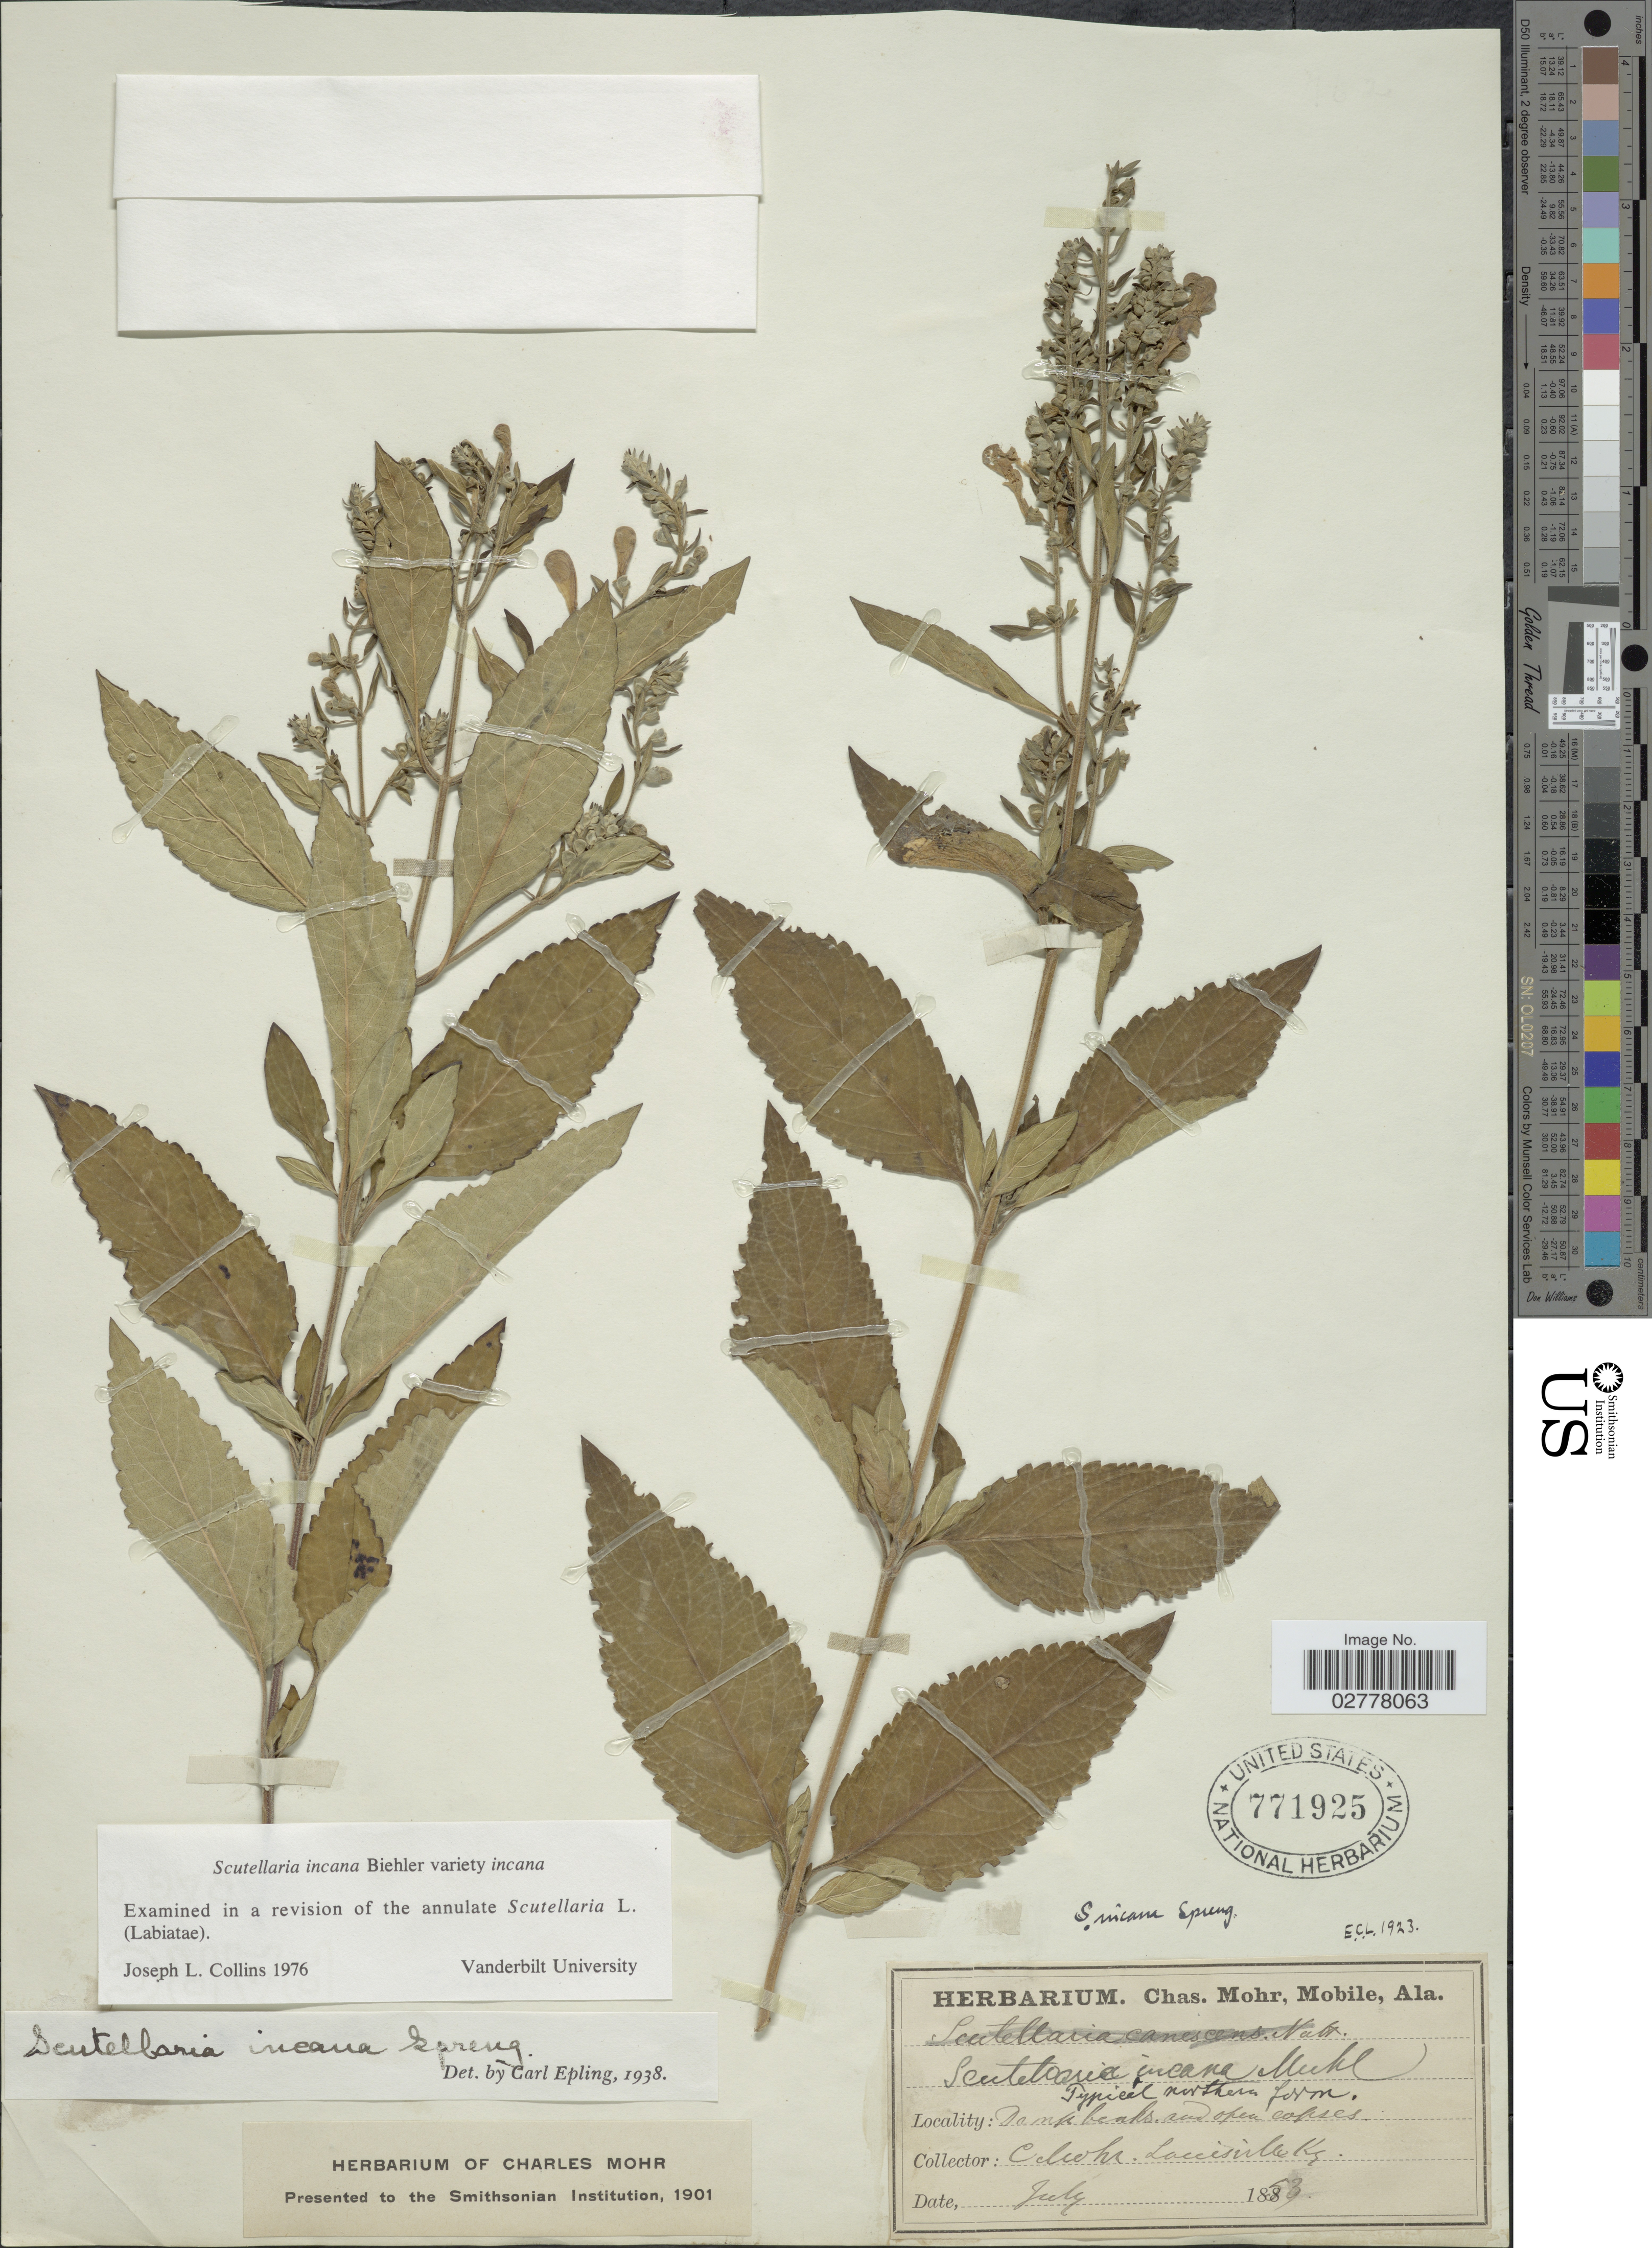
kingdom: Plantae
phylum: Tracheophyta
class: Magnoliopsida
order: Lamiales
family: Lamiaceae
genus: Scutellaria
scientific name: Scutellaria incana var. incana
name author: Biehler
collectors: Mohr, C. T. (herbarium)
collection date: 1853-07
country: United States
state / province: Kentucky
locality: Louisville.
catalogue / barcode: US 771925